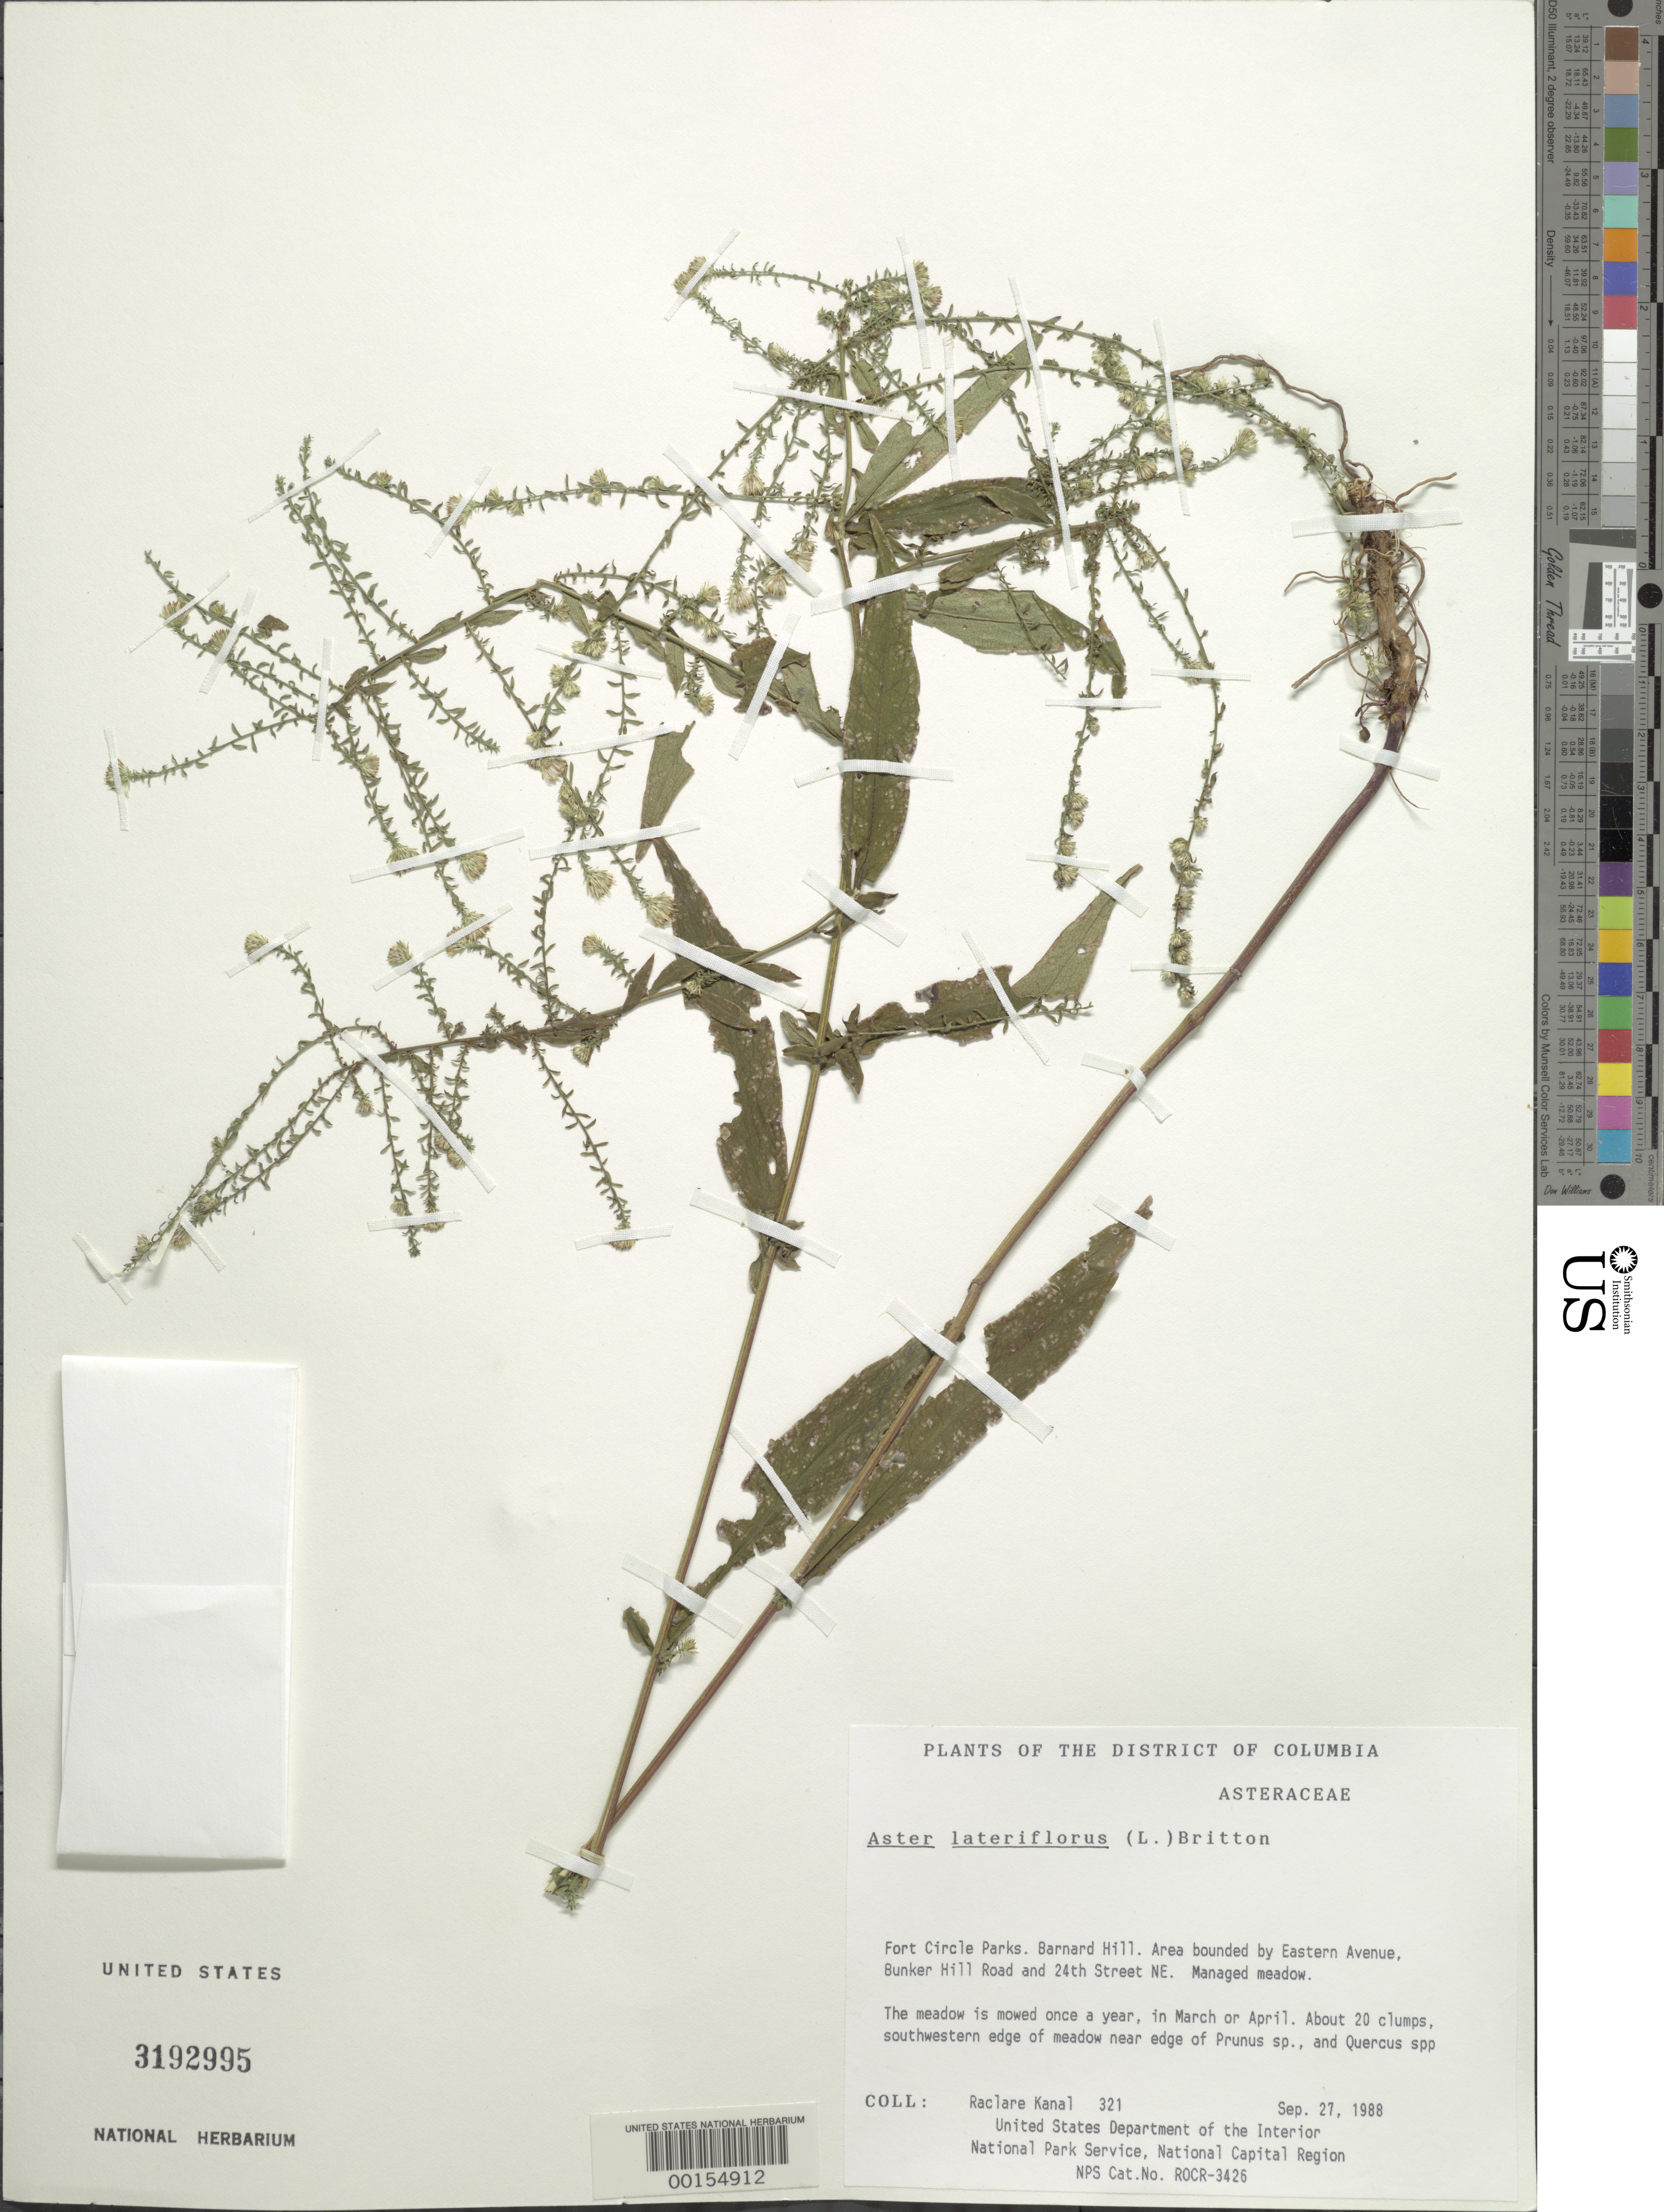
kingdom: Plantae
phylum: Tracheophyta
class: Magnoliopsida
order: Asterales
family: Asteraceae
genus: Symphyotrichum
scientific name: Symphyotrichum lateriflorum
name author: (L.) Á. Löve & D. Löve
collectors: R. Kanal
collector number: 321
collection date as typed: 27 Sep 1988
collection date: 1988-09-27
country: United States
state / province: District of Columbia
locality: Fort Circle Parks, Barnard Hill, area Bounded by Eastern Ave, Bunker Hill Road and 24th Street, NE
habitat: Managed meadow, mowed once a year, in March or April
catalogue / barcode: US 3192995